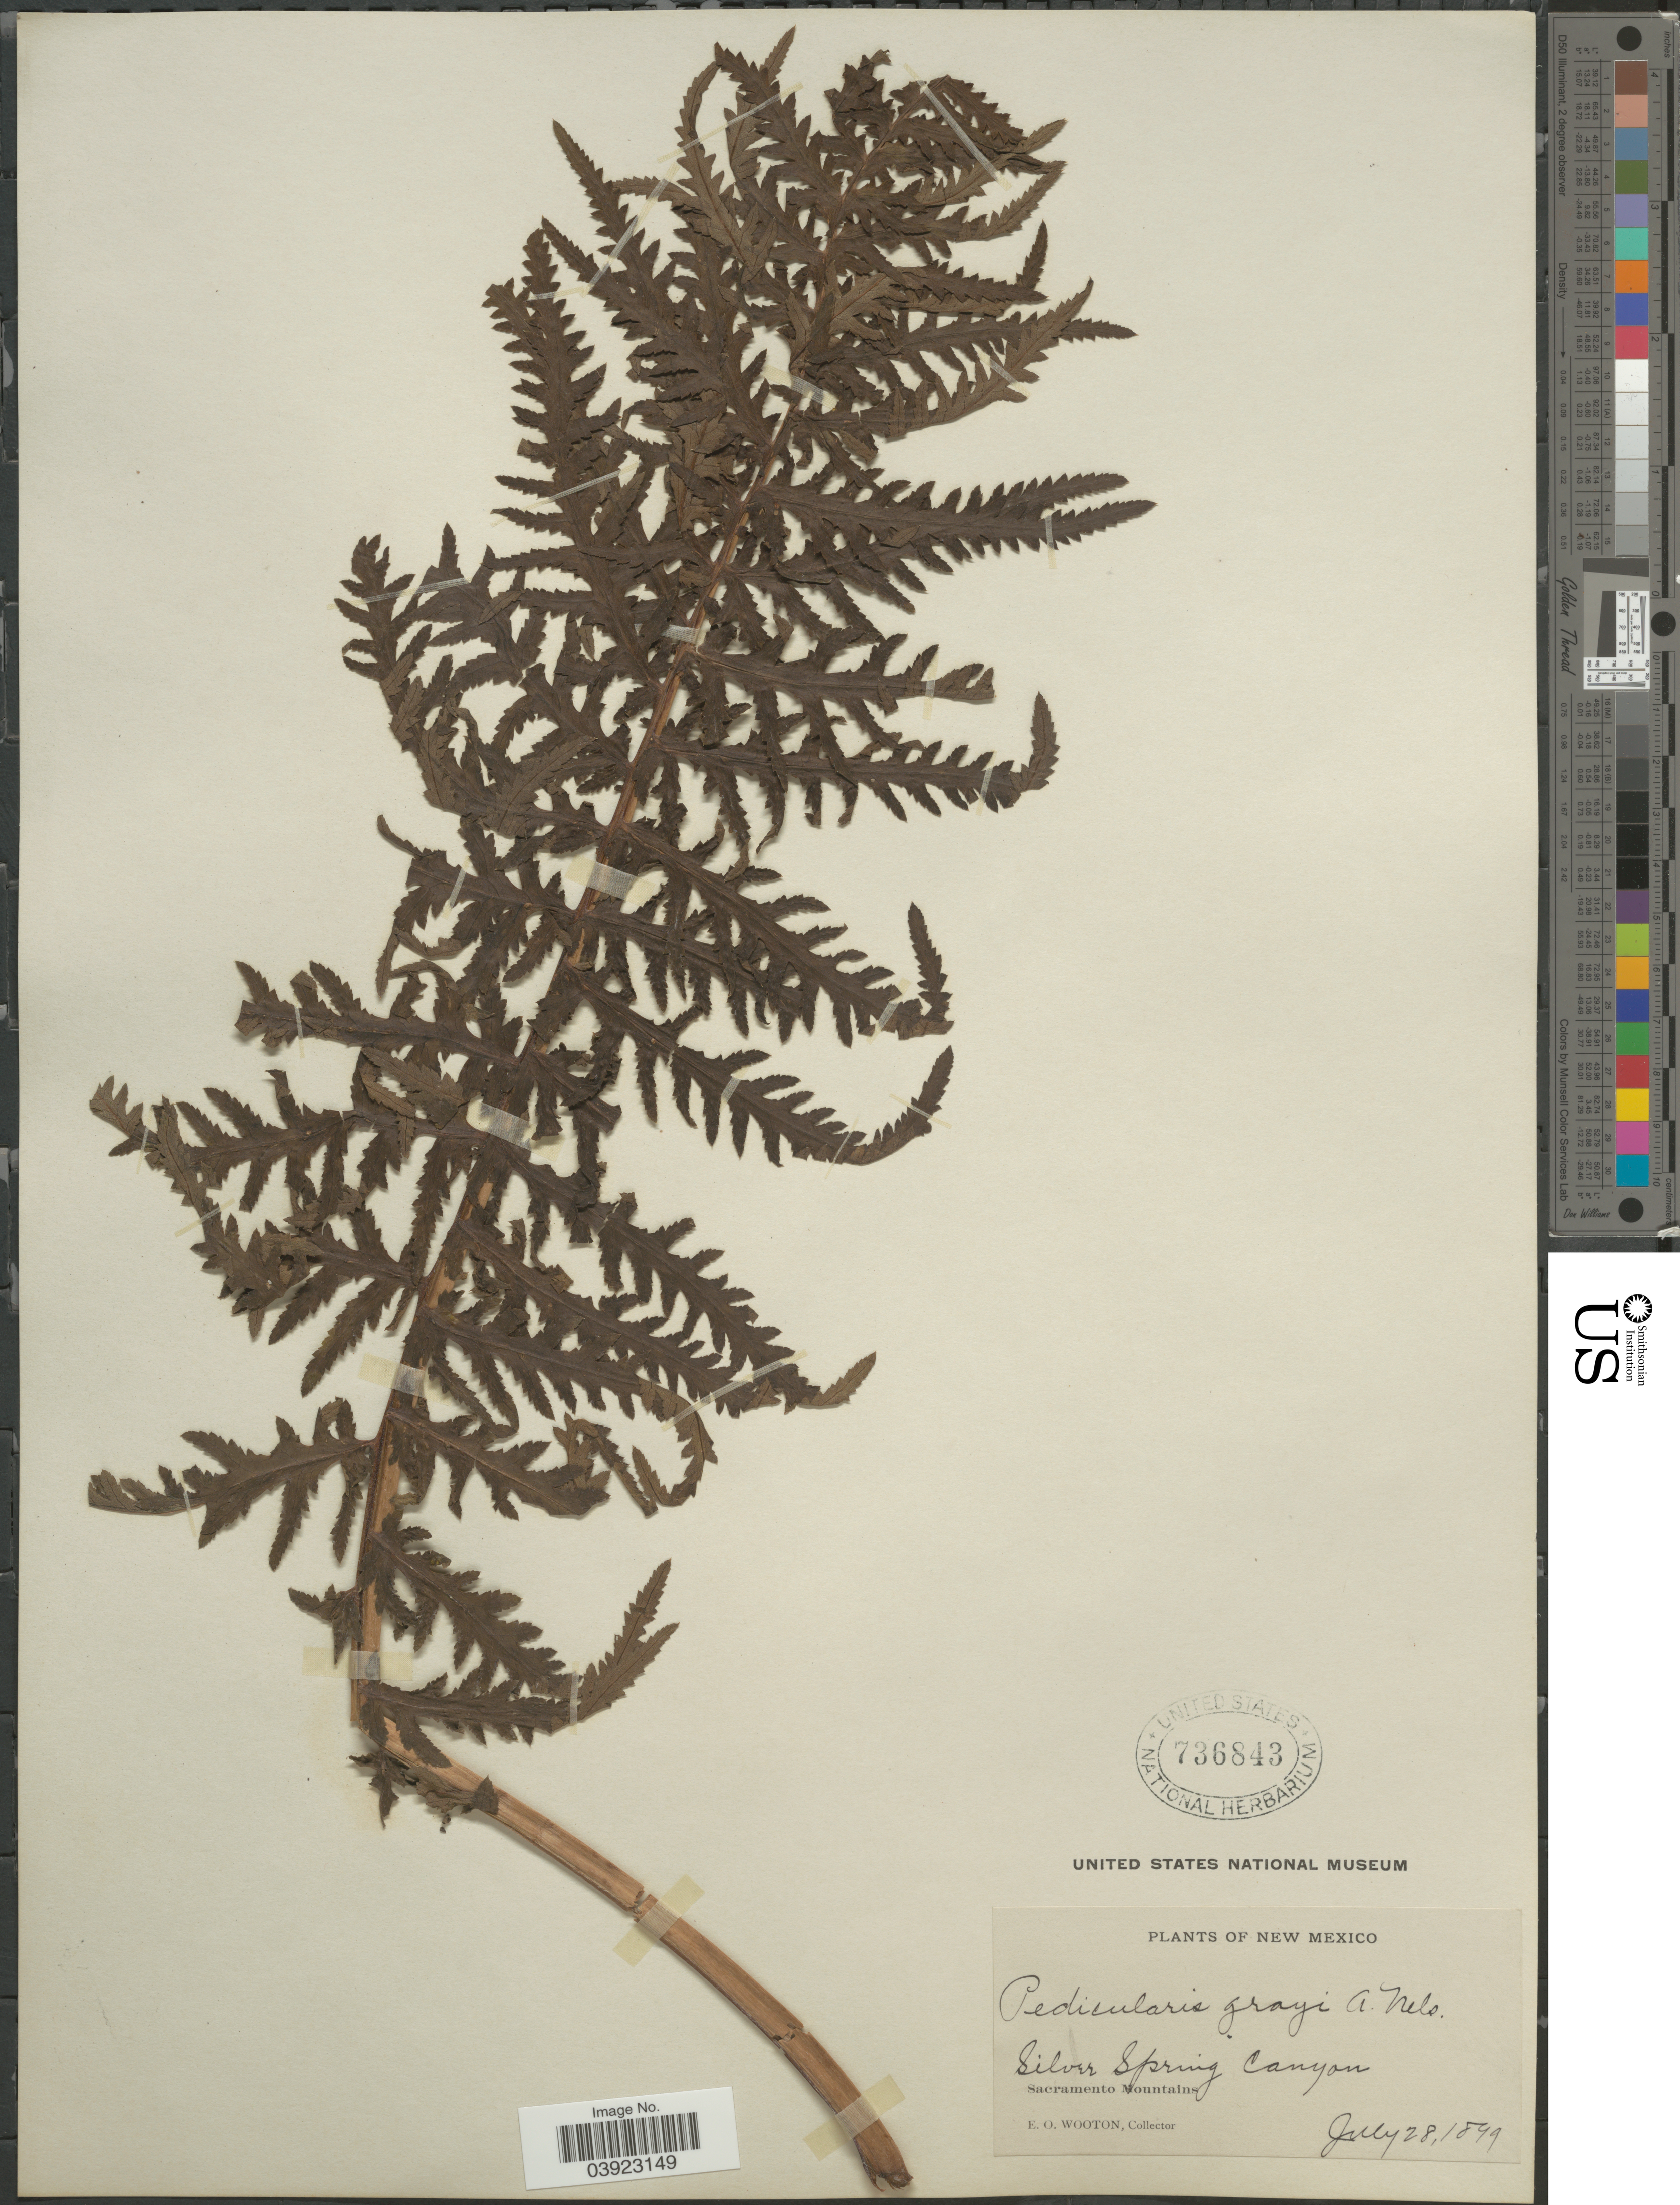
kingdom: Plantae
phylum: Tracheophyta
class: Magnoliopsida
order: Lamiales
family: Orobanchaceae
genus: Pedicularis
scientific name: Pedicularis procera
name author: A. Gray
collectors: E. O. Wooton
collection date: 1899-07-28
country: United States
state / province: New Mexico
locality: Silver Spring Canyon. Sacramento Mountains.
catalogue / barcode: US 736843